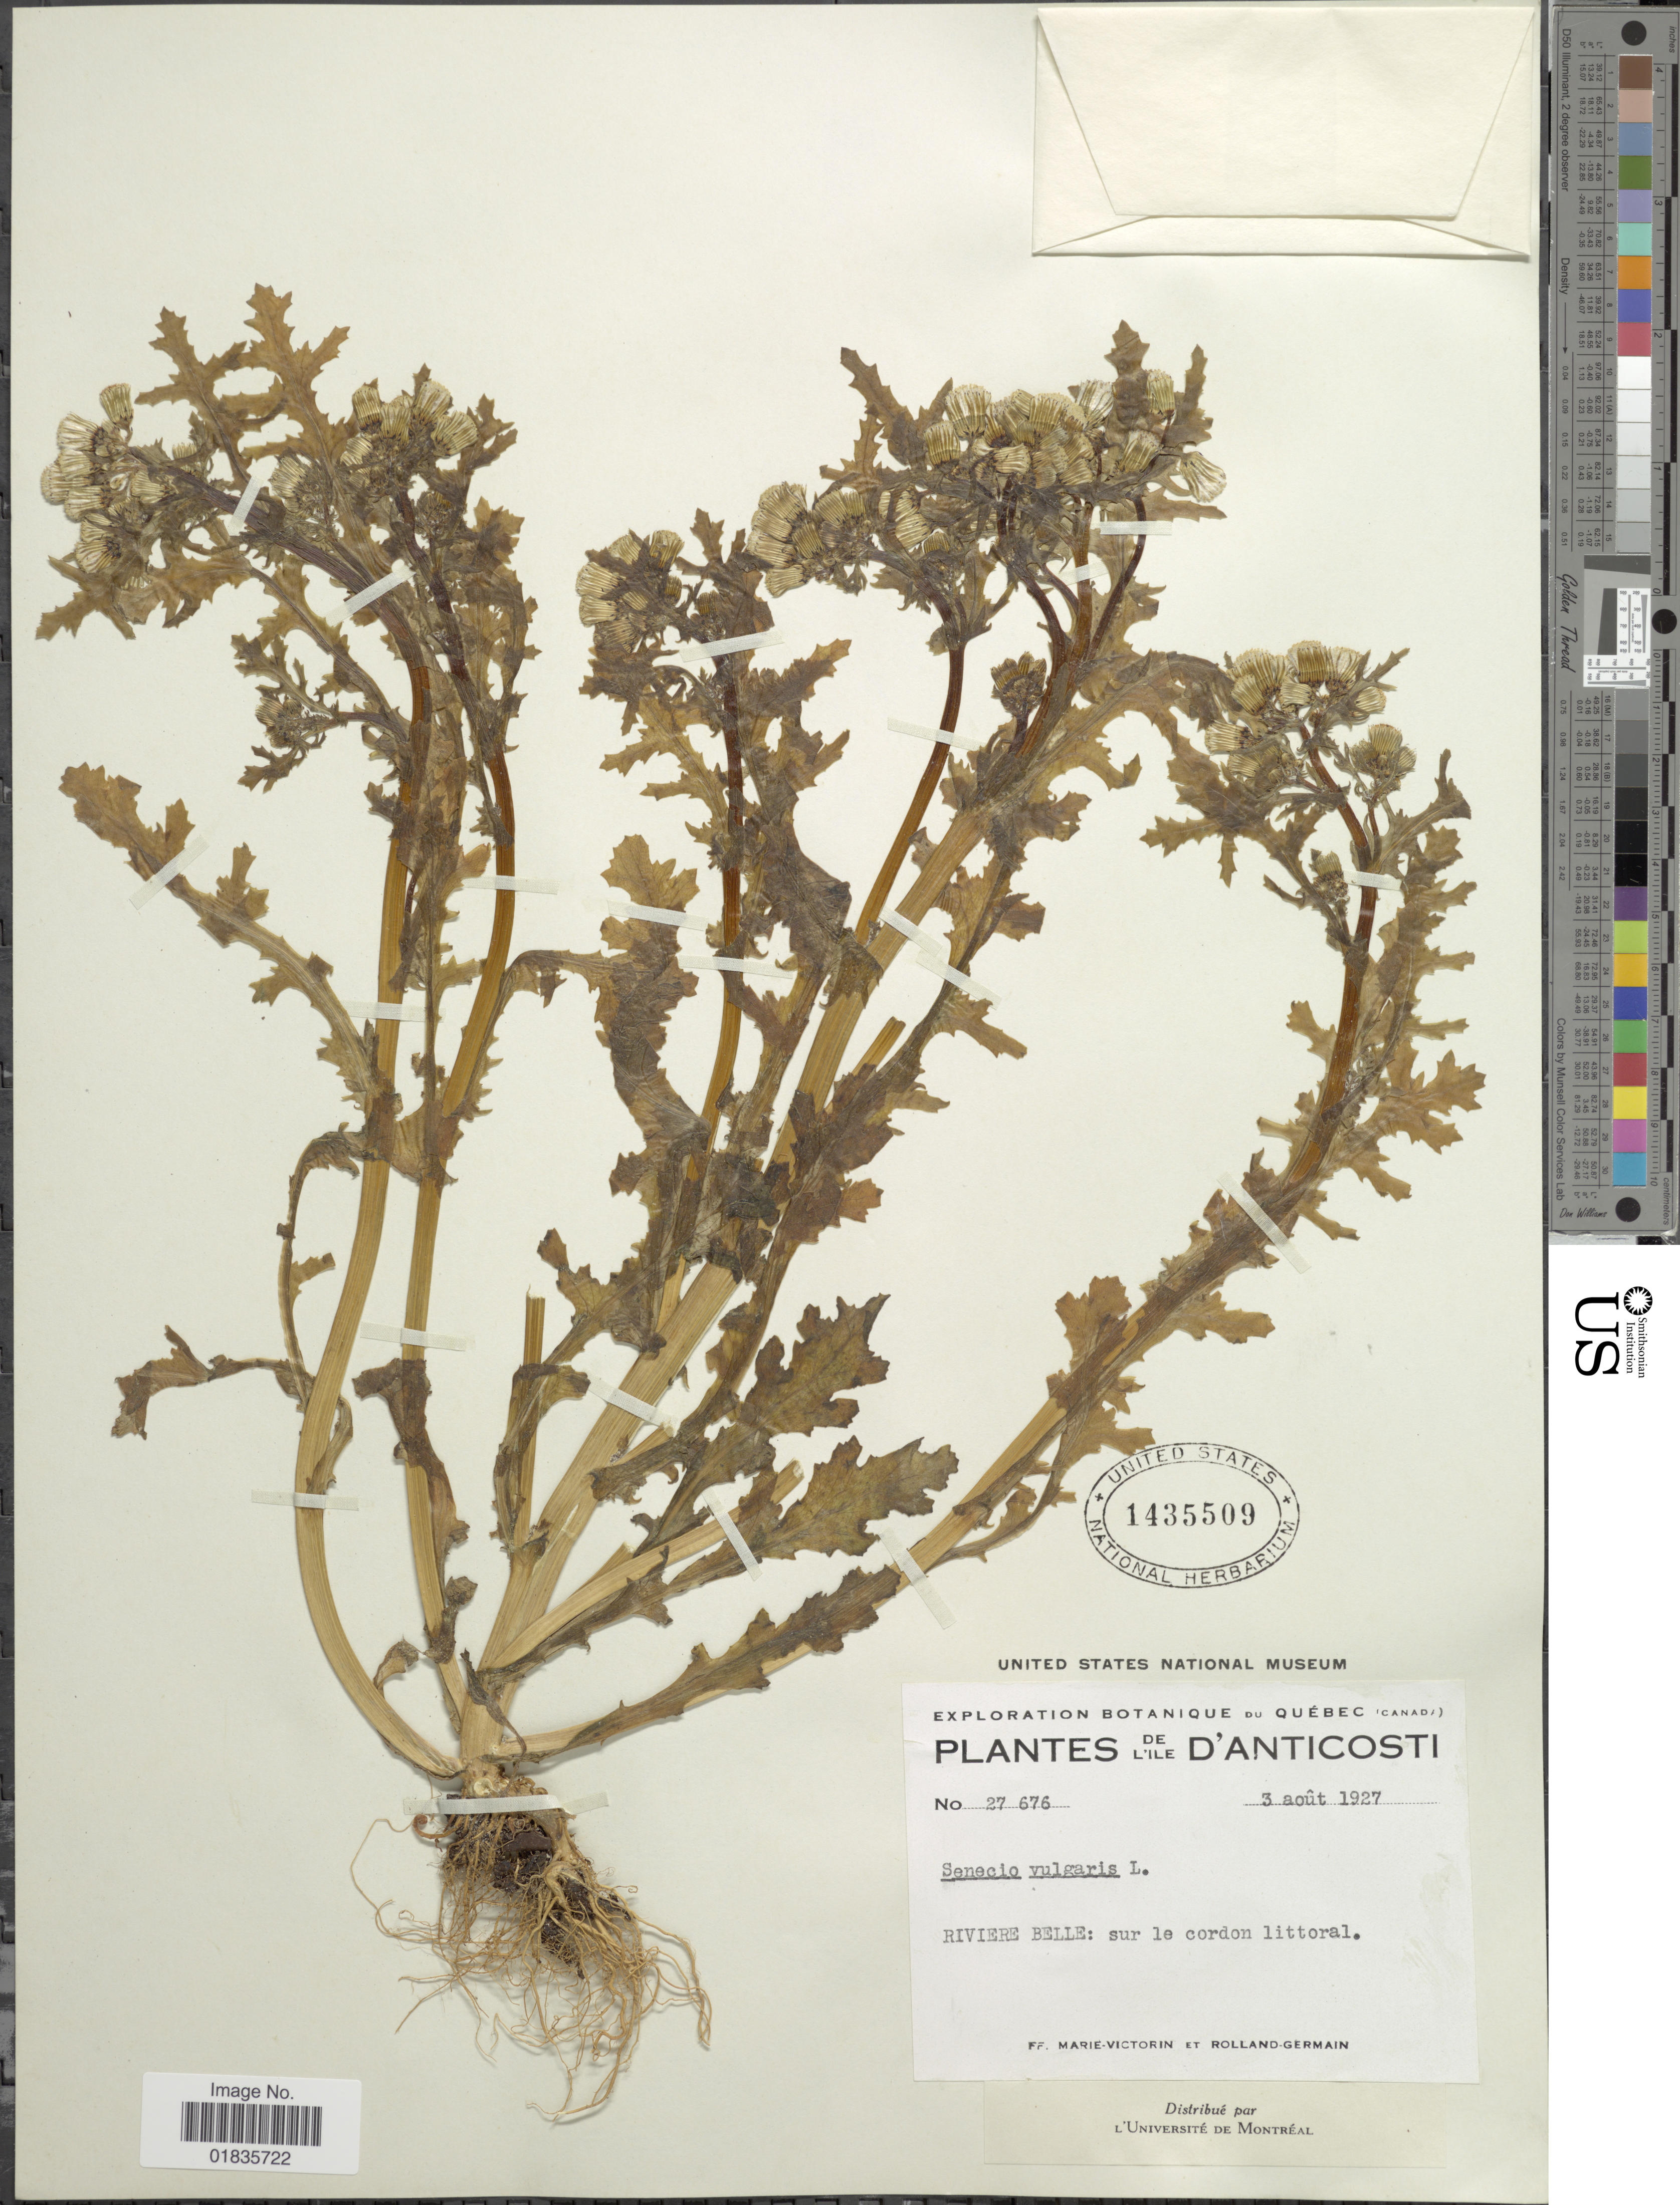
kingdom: Plantae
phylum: Tracheophyta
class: Magnoliopsida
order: Asterales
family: Asteraceae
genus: Senecio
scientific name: Senecio vulgaris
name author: L.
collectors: F. Marie-Victorin & Rolland-Germain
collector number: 27676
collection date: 1927-08-03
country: Canada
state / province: Quebec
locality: De K'Ile D'Anticosti, Riviere Belle: sur le cordon littoral.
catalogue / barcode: US 1435509